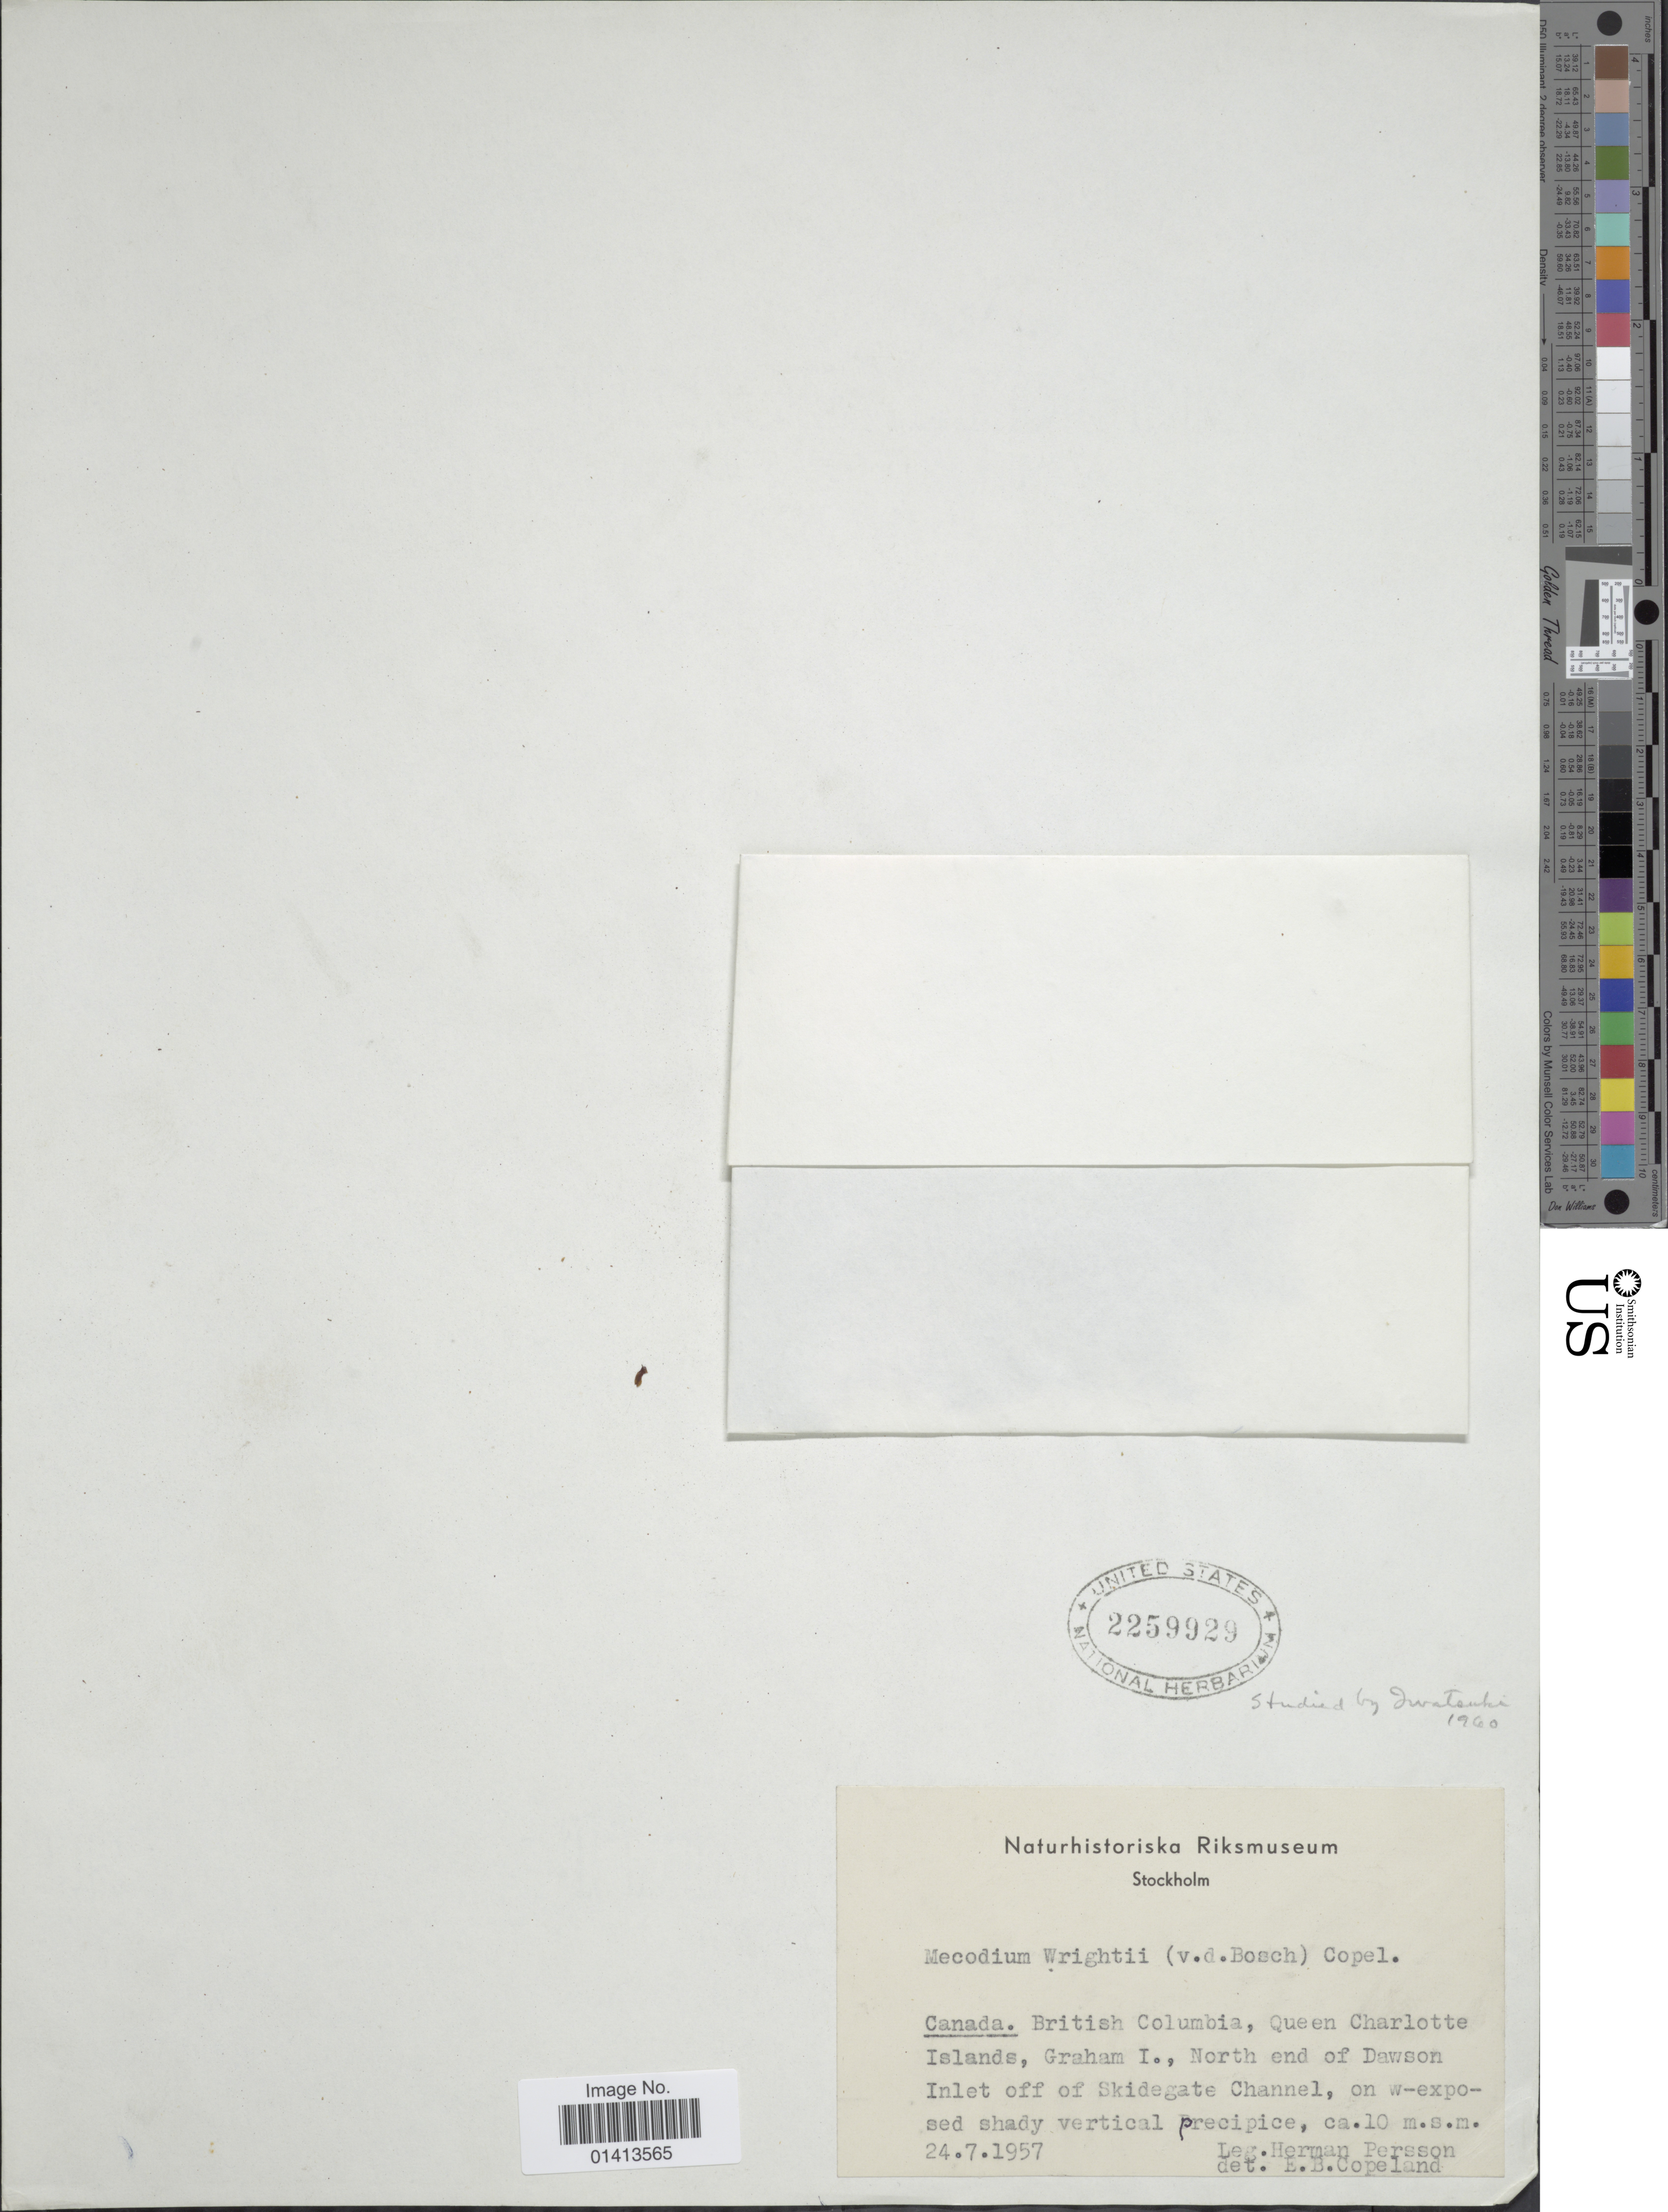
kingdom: Plantae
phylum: Tracheophyta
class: Polypodiopsida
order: Hymenophyllales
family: Hymenophyllaceae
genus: Hymenophyllum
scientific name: Hymenophyllum wrightii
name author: Bosch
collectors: H. Persson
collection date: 1957-07-24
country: Canada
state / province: British Columbia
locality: Queen Charlotte Islands, Graham I., North end of Dawson Inlett off of Skidegate Channel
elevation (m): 10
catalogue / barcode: US 2259929